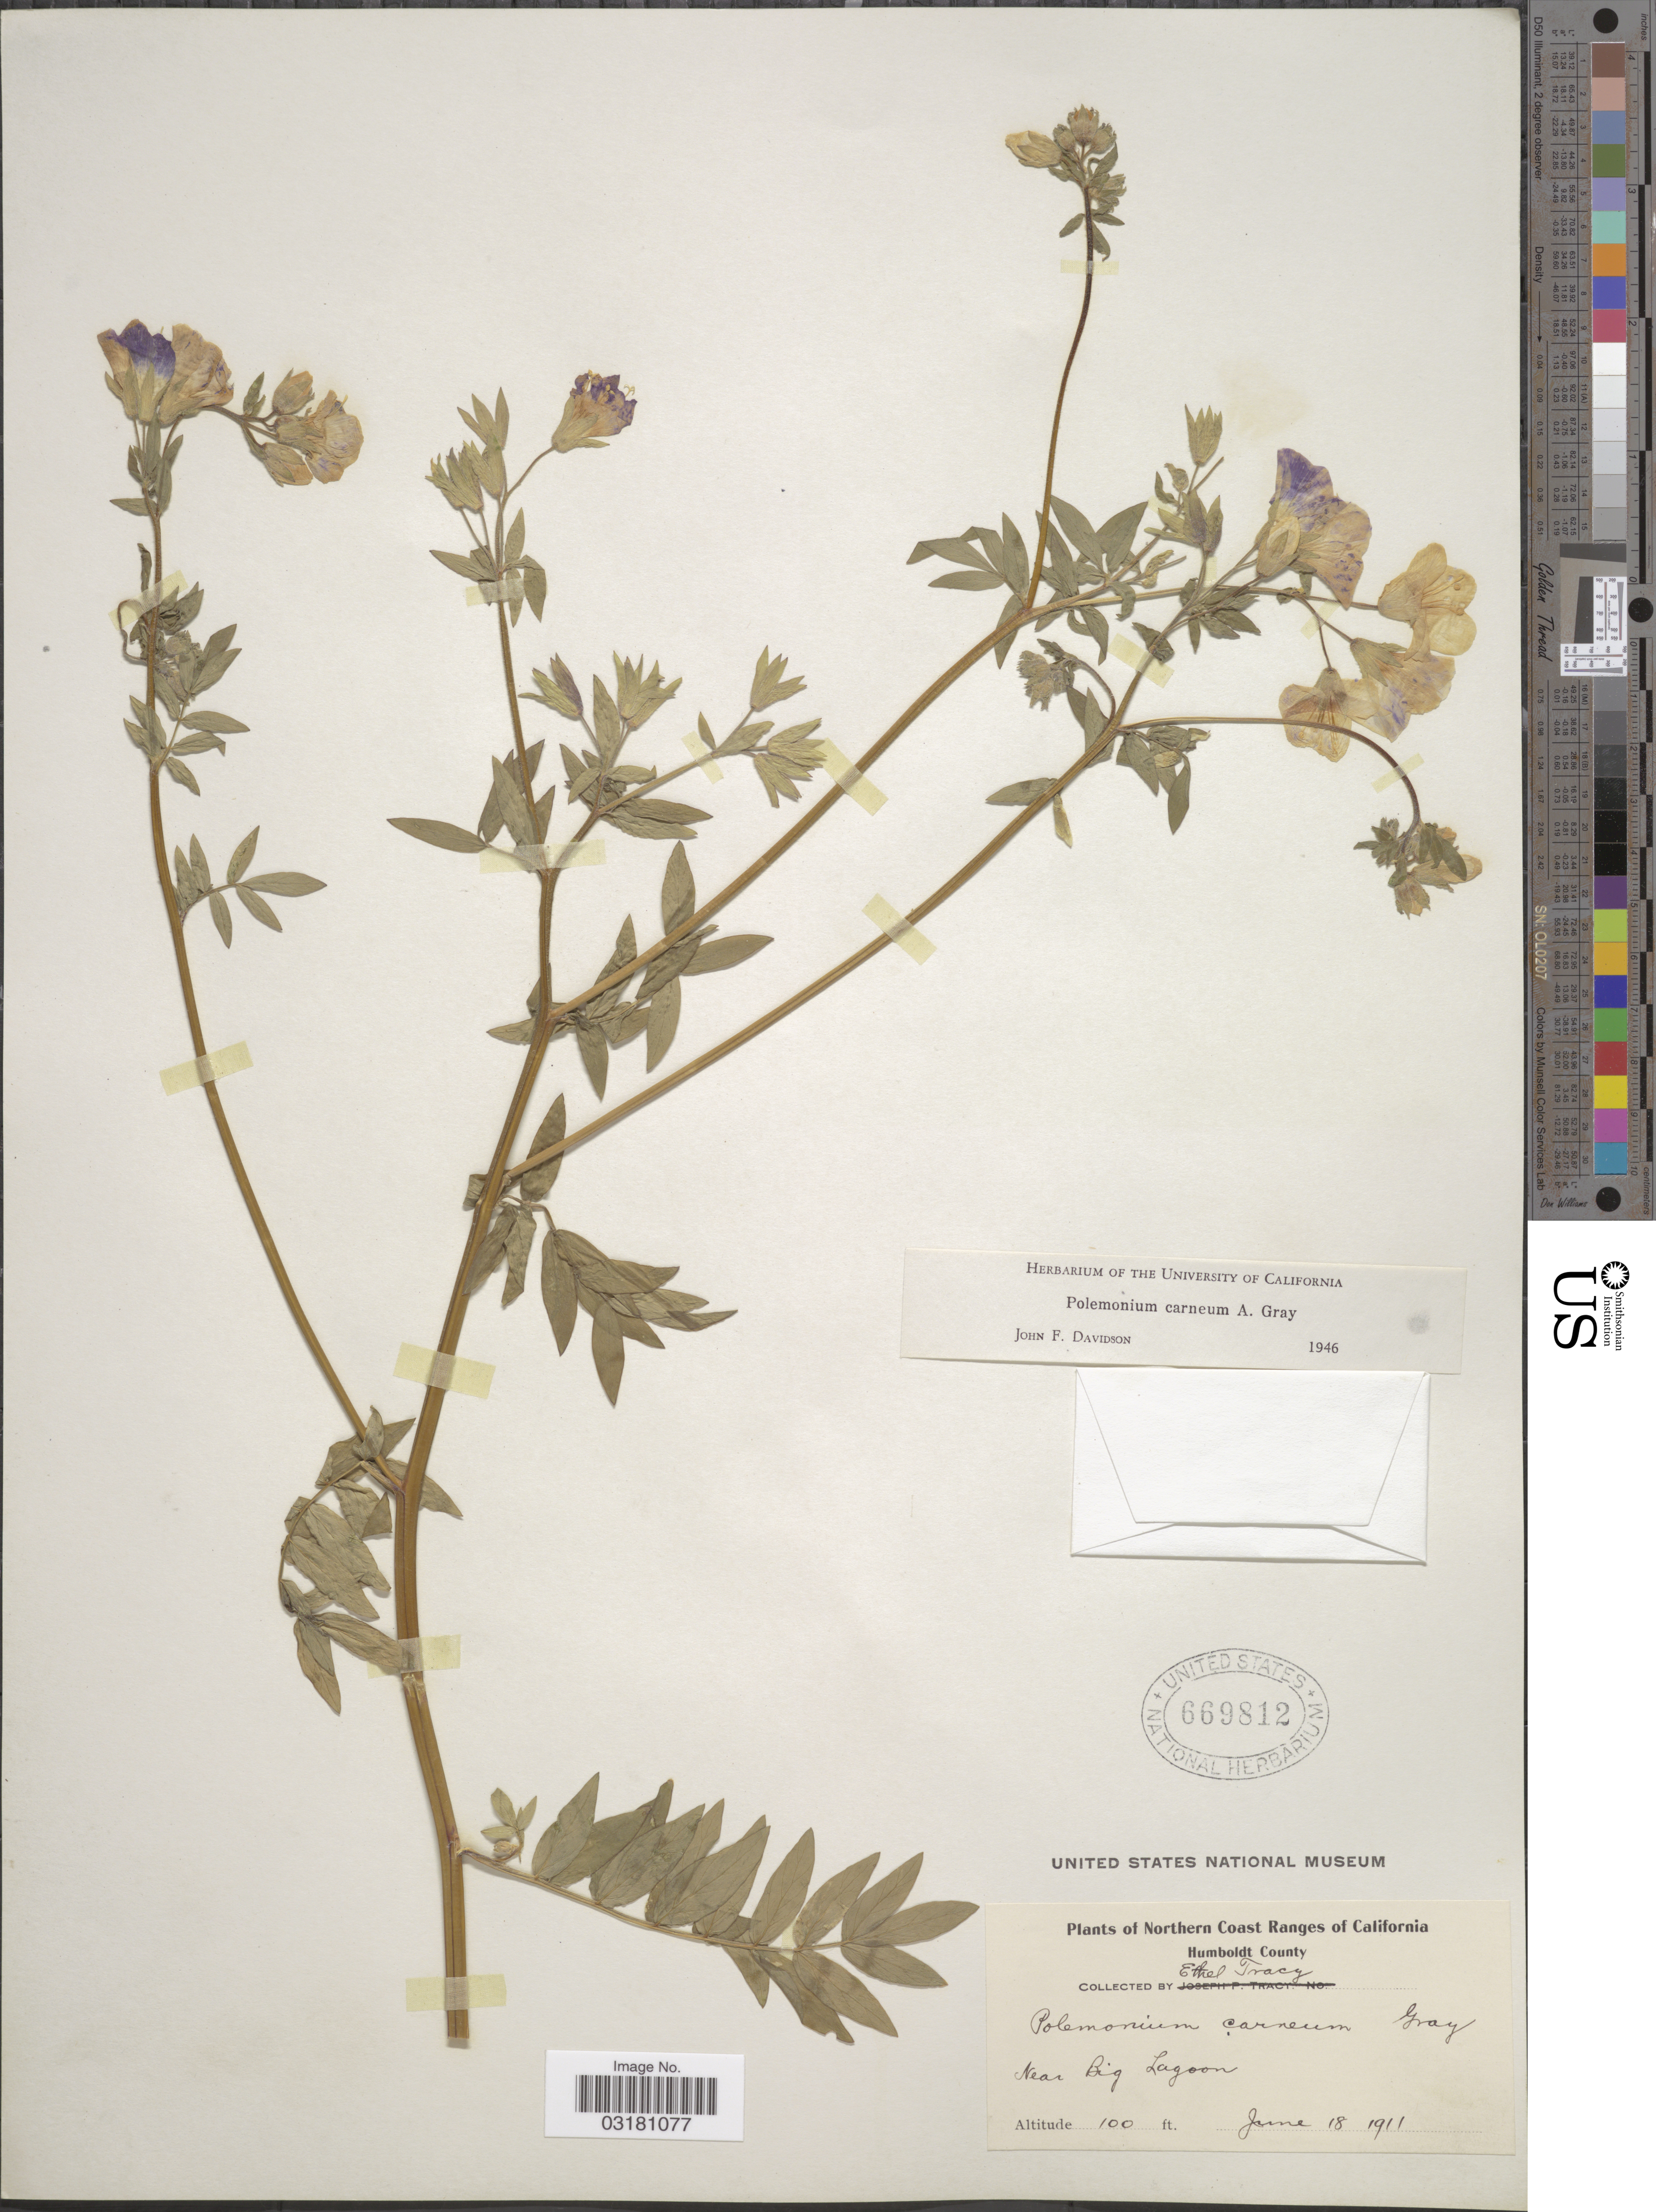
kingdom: Plantae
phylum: Tracheophyta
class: Magnoliopsida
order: Ericales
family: Polemoniaceae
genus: Polemonium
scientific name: Polemonium carneum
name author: A. Gray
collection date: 1911-06-18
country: United States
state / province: California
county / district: Humboldt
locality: Northern Coast Ranges of California. Humboldt County. Near Big Lagoon.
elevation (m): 30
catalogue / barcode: US 669812